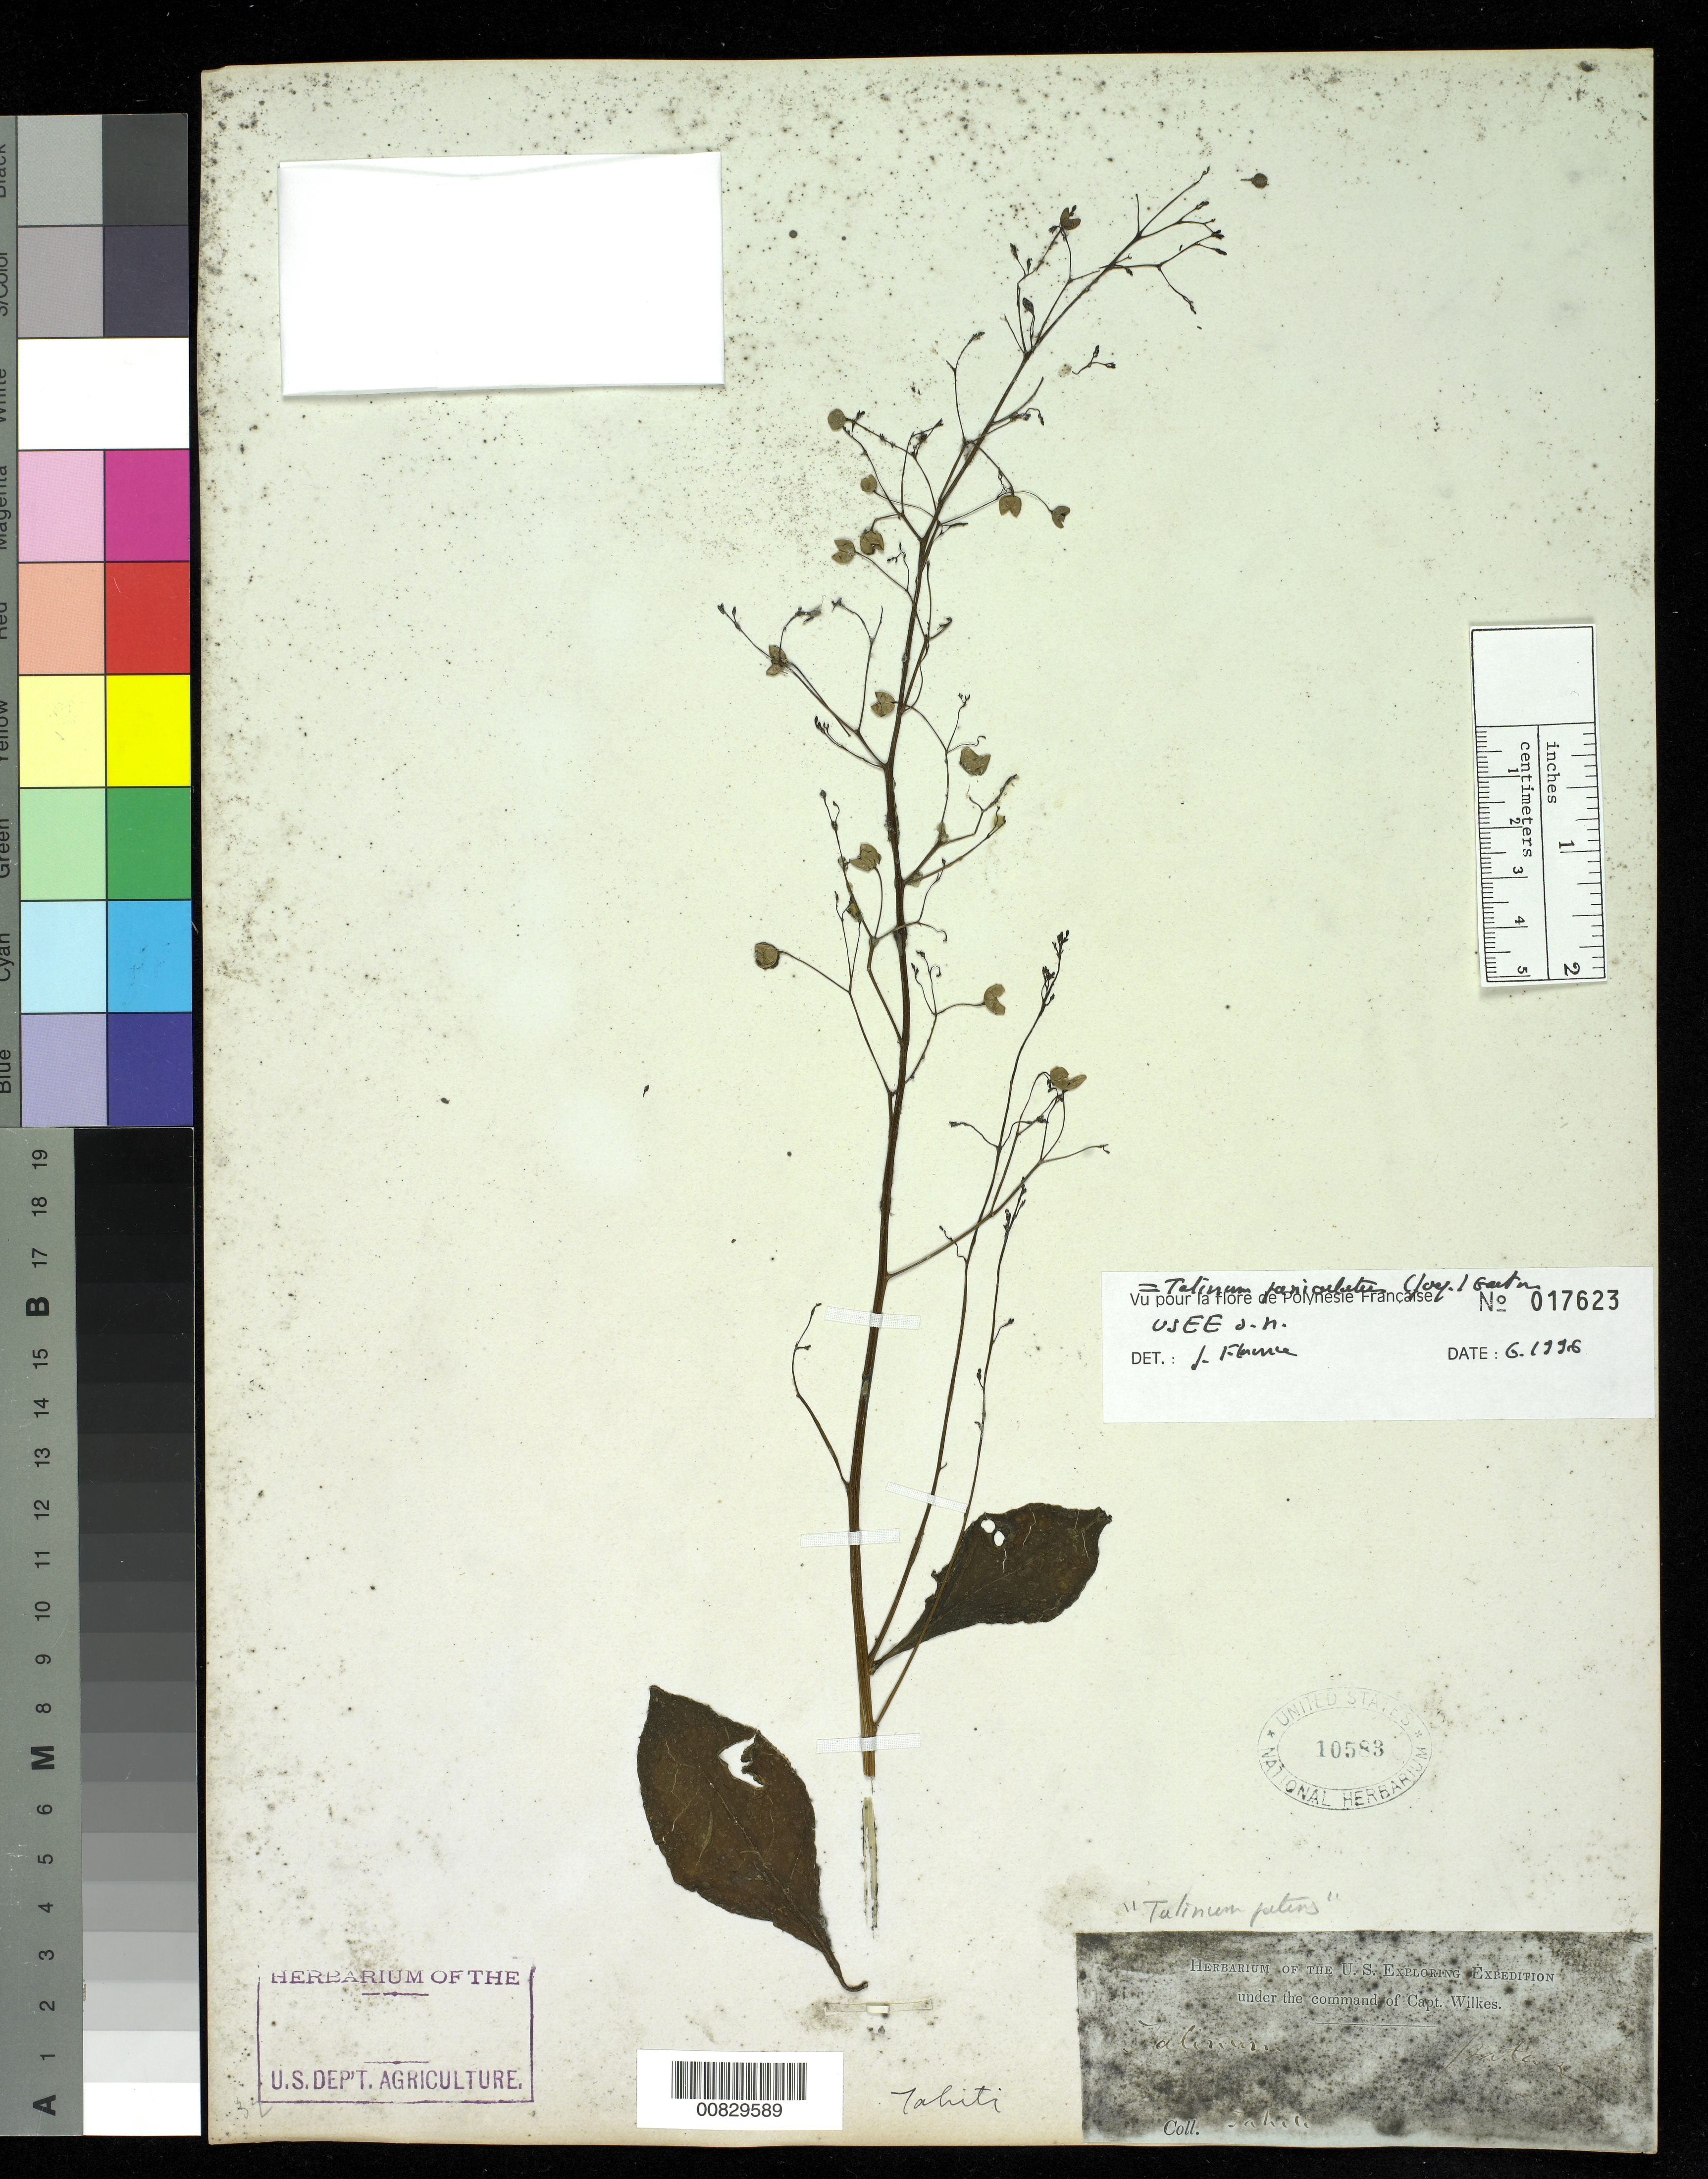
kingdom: Plantae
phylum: Tracheophyta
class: Magnoliopsida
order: Caryophyllales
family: Talinaceae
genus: Talinum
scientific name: Talinum paniculatum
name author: (Jacq.) Gaertn.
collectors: Wilkes Explor. Exped.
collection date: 1838/1842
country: French Polynesia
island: Tahiti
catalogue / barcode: US 10583